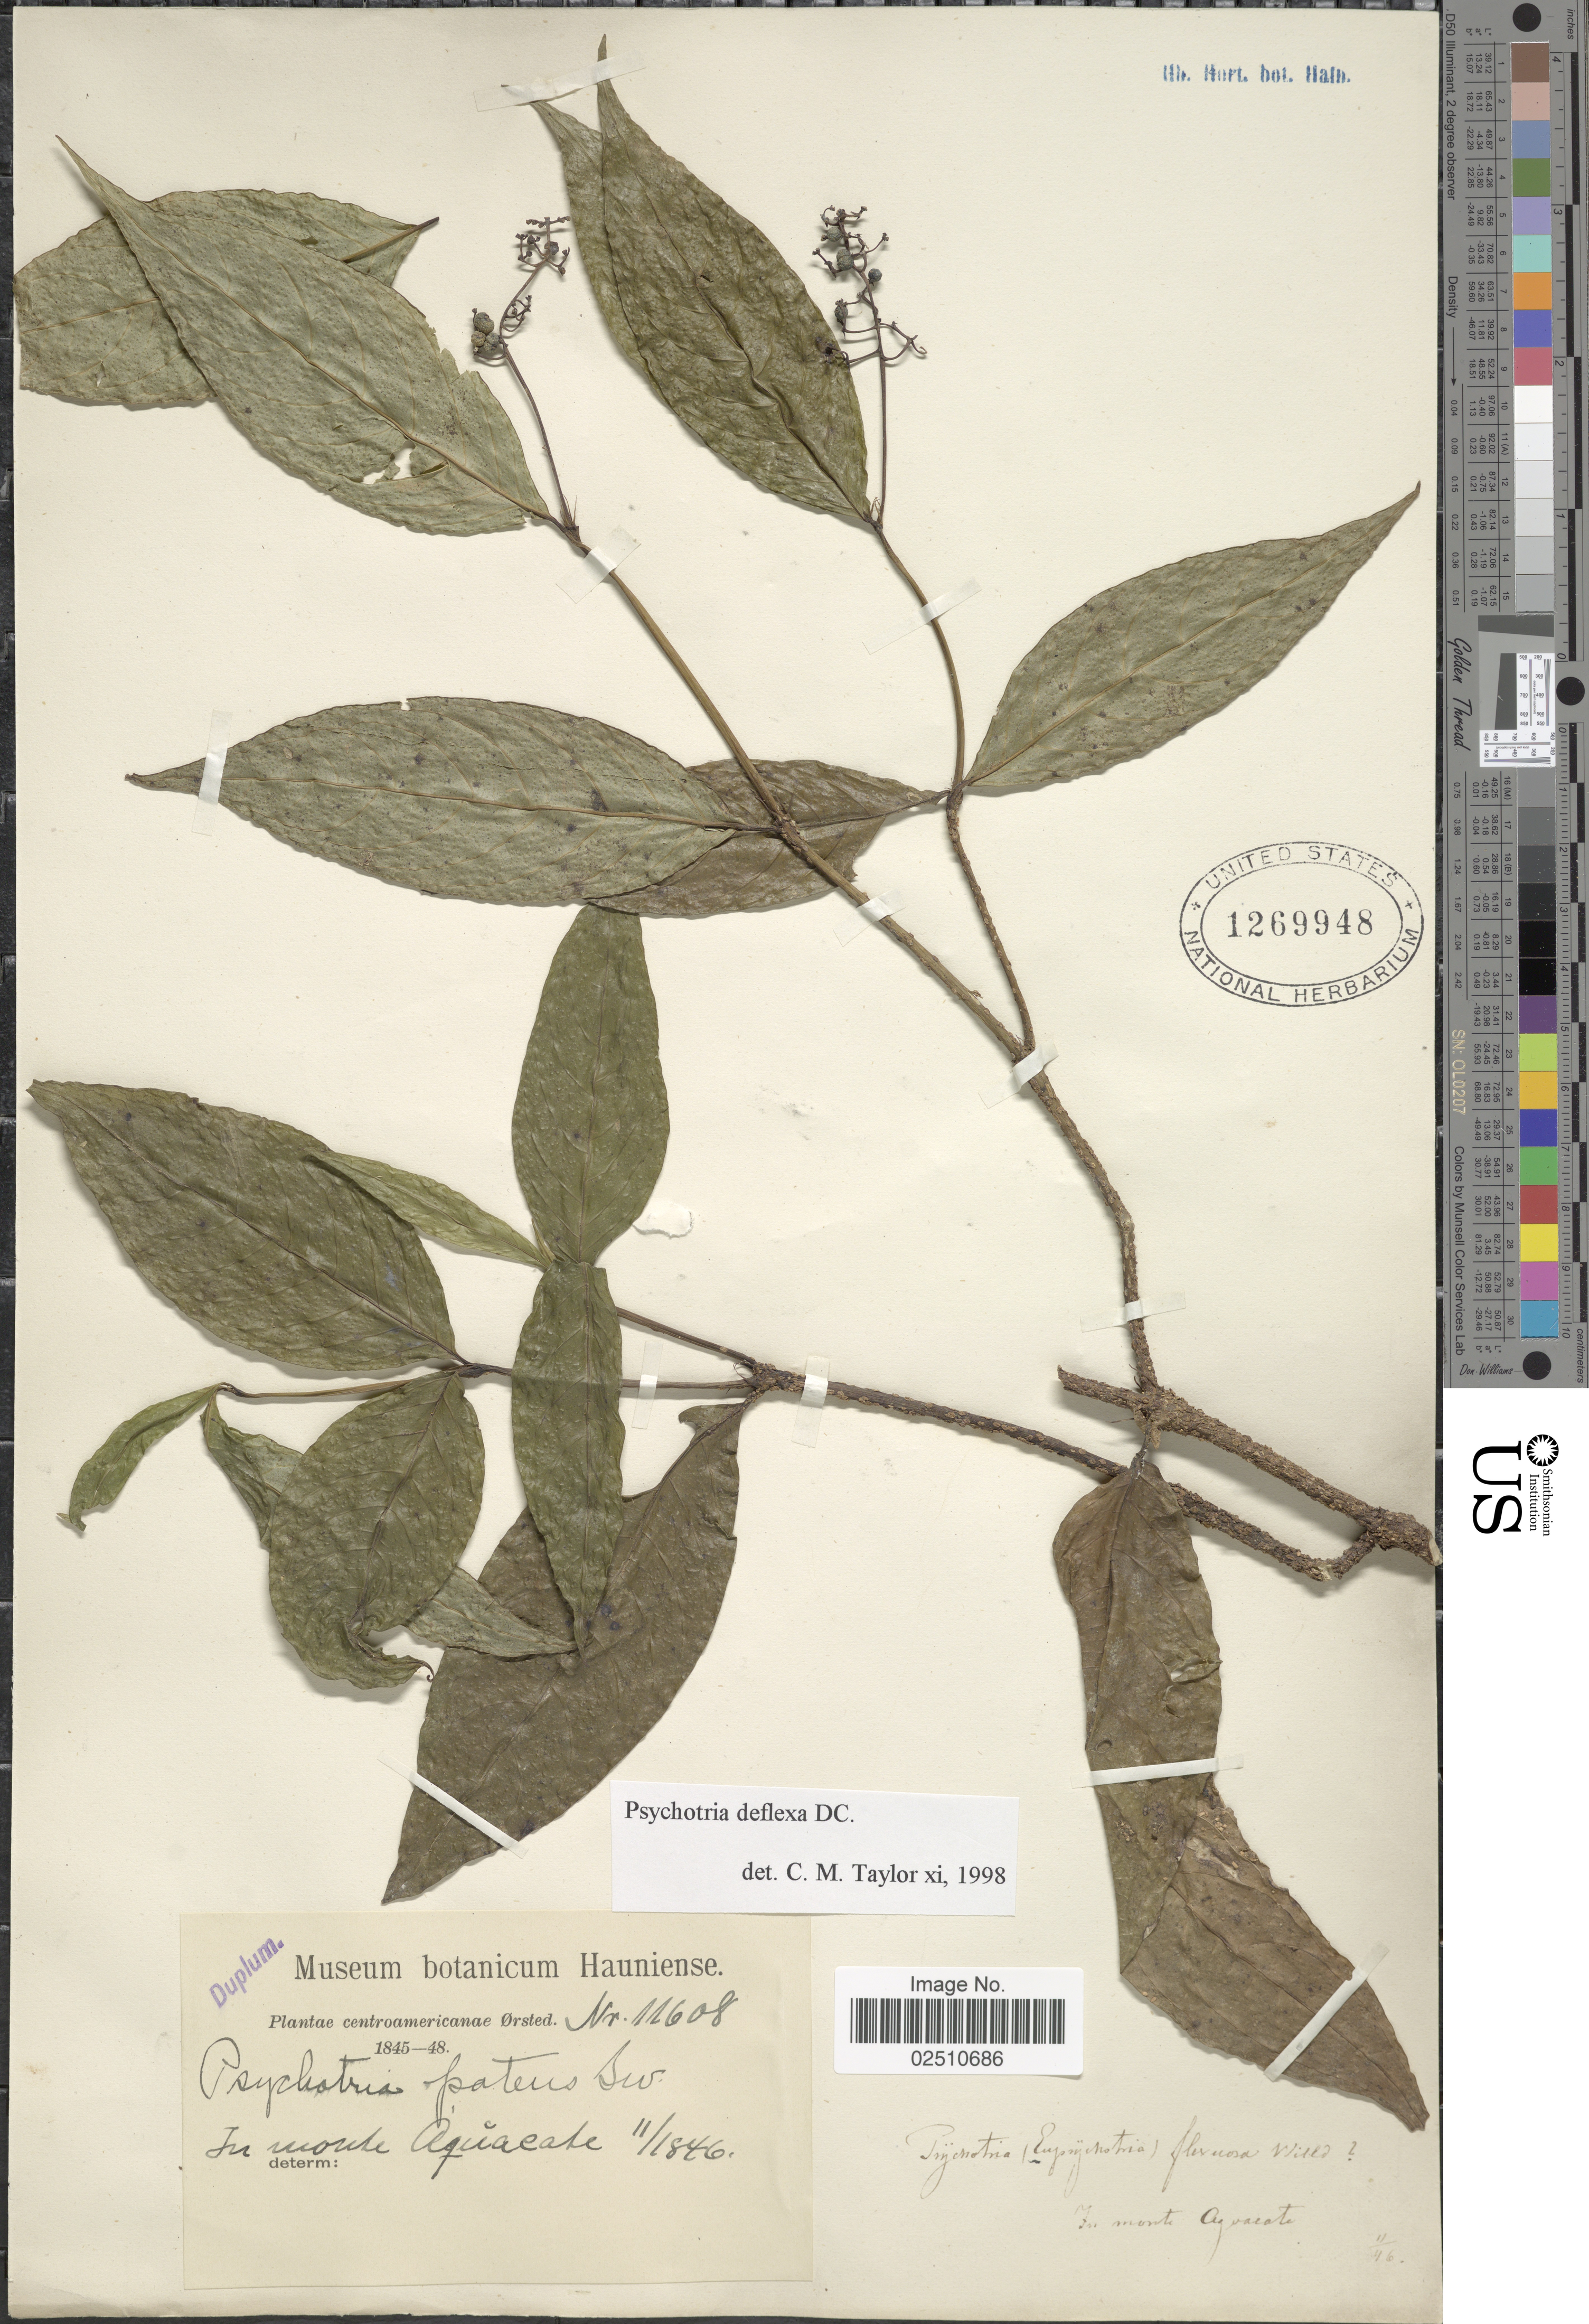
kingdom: Plantae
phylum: Tracheophyta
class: Magnoliopsida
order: Gentianales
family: Rubiaceae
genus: Psychotria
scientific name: Psychotria deflexa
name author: DC.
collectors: Ørsted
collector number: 11608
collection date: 1846-11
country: Costa Rica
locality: Centroamericanae, in monte Aguacate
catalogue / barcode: US 1269948